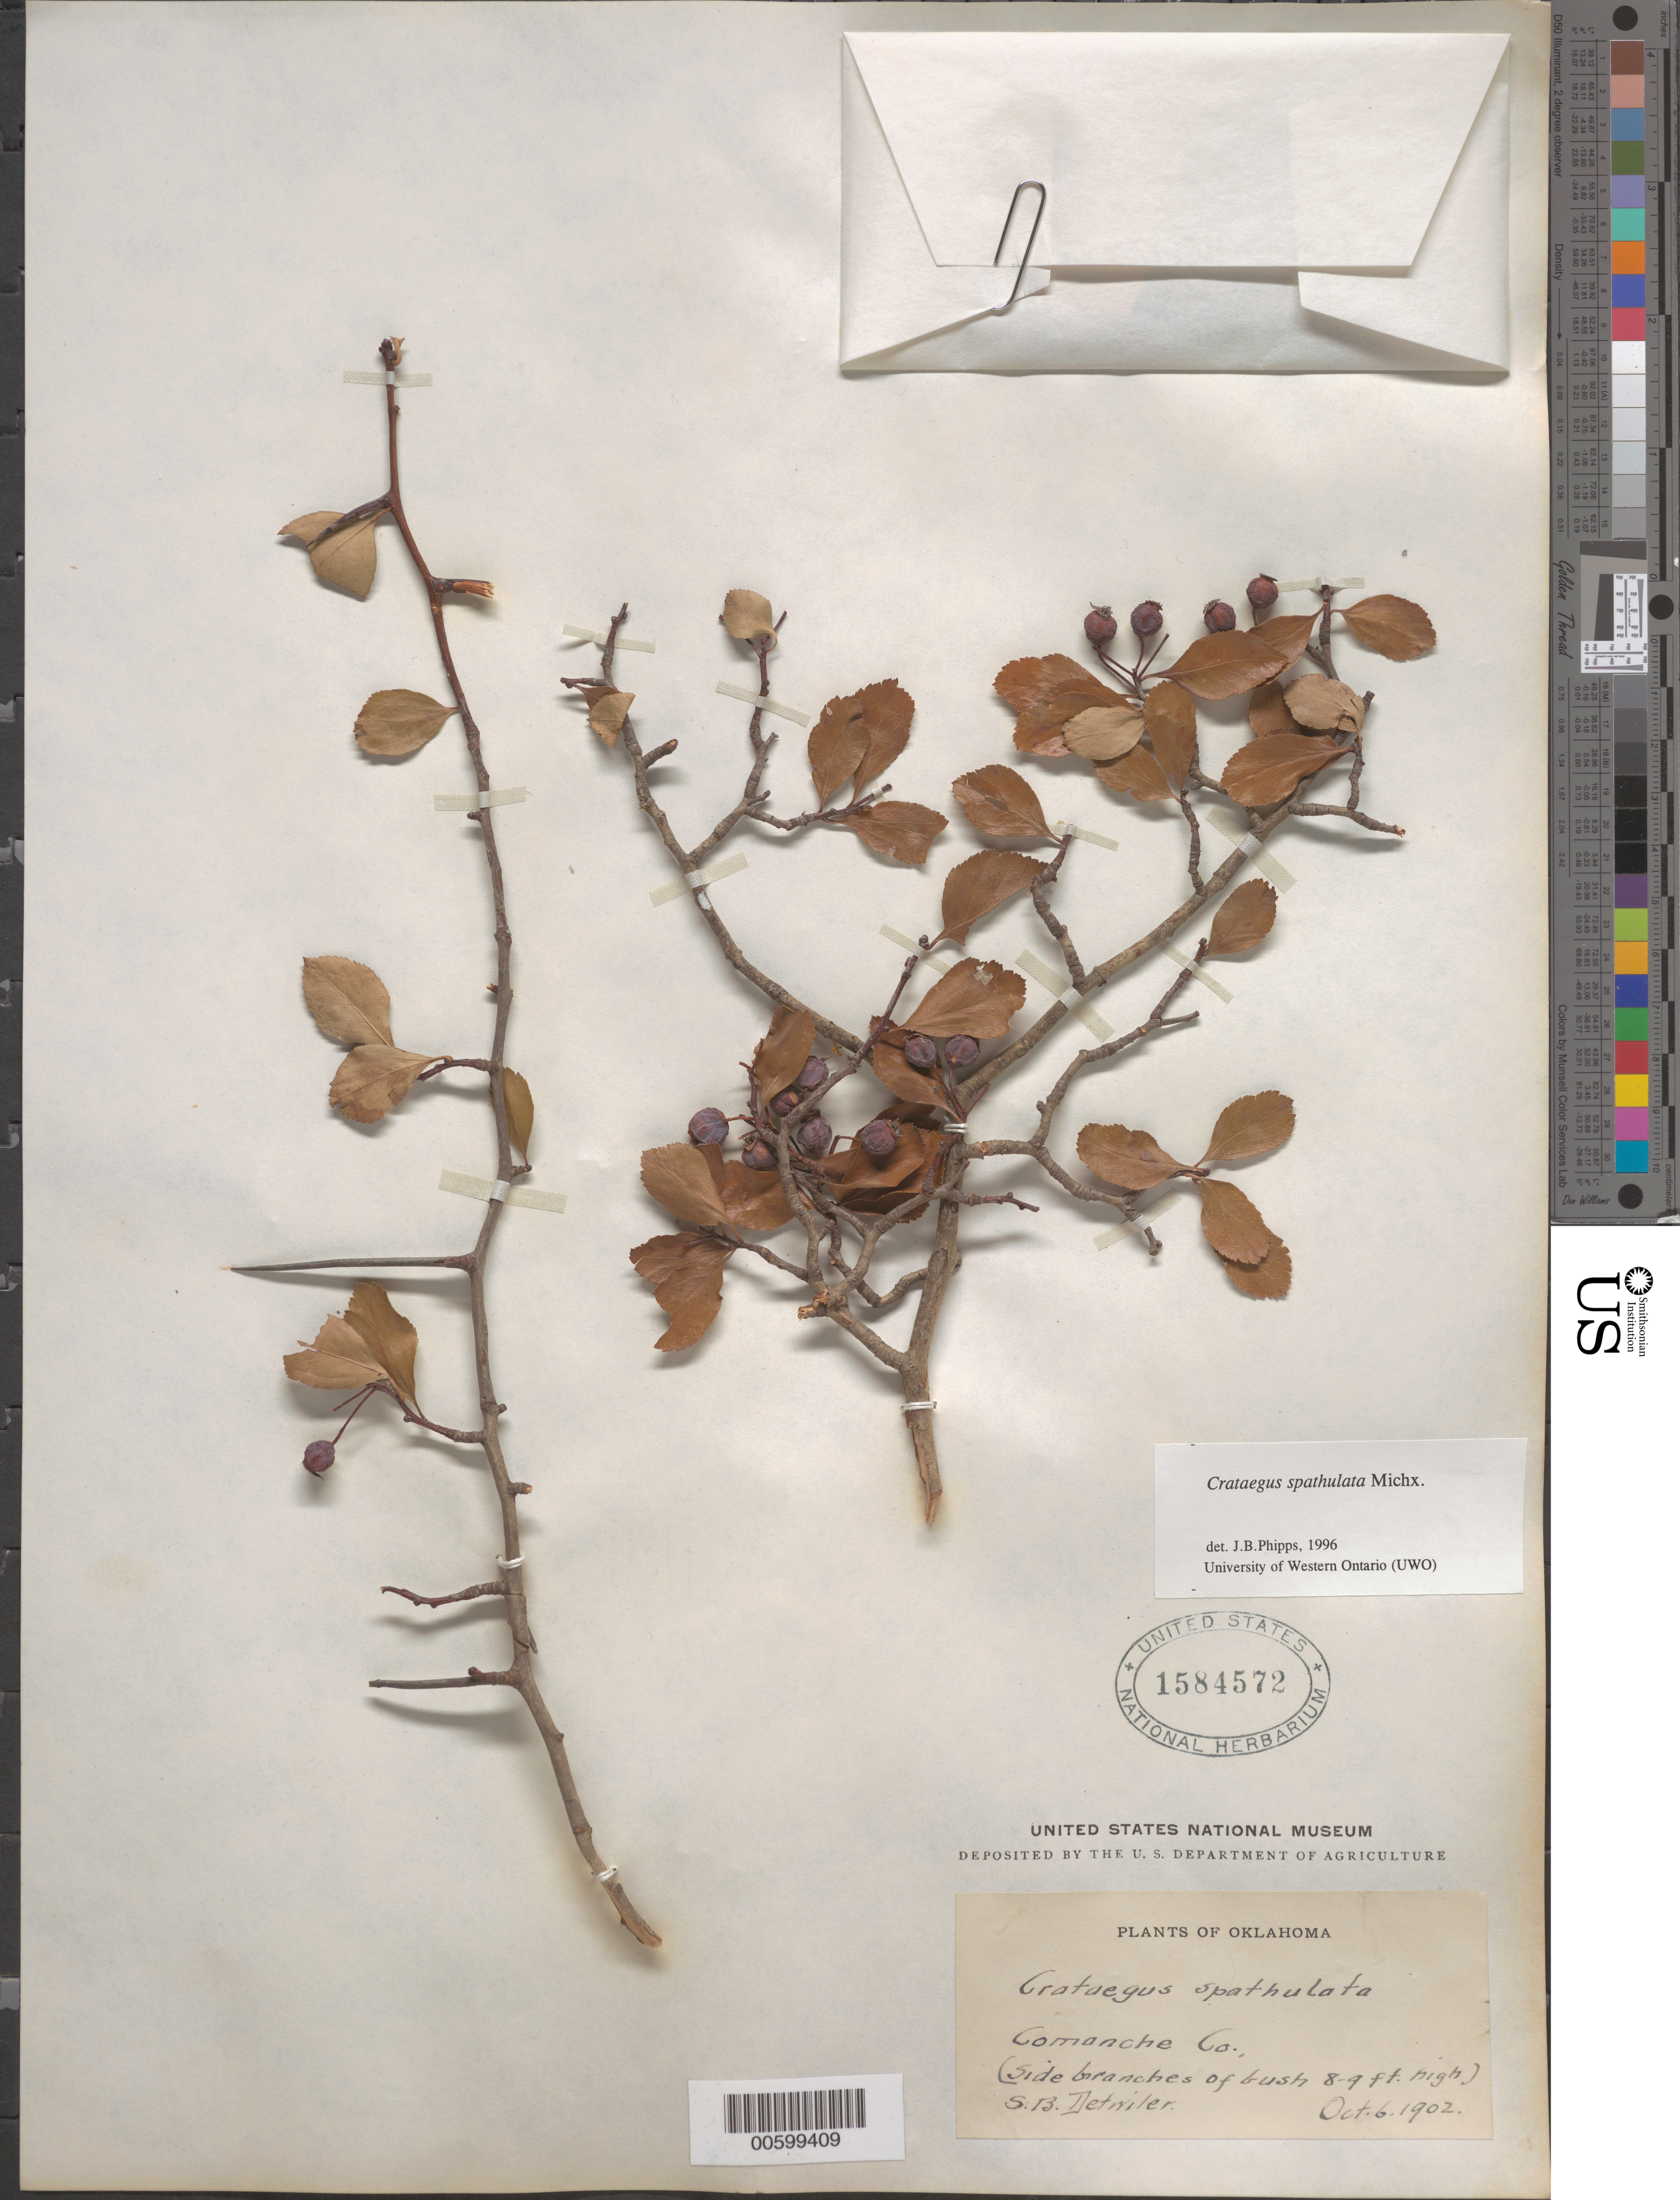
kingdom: Plantae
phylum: Tracheophyta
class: Magnoliopsida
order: Rosales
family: Rosaceae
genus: Crataegus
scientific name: Crataegus spathulata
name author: Michx.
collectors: S. Detwiler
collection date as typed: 06 Oct 1902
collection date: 1902-10-06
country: United States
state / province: Oklahoma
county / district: Comanche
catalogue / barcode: US 1584572